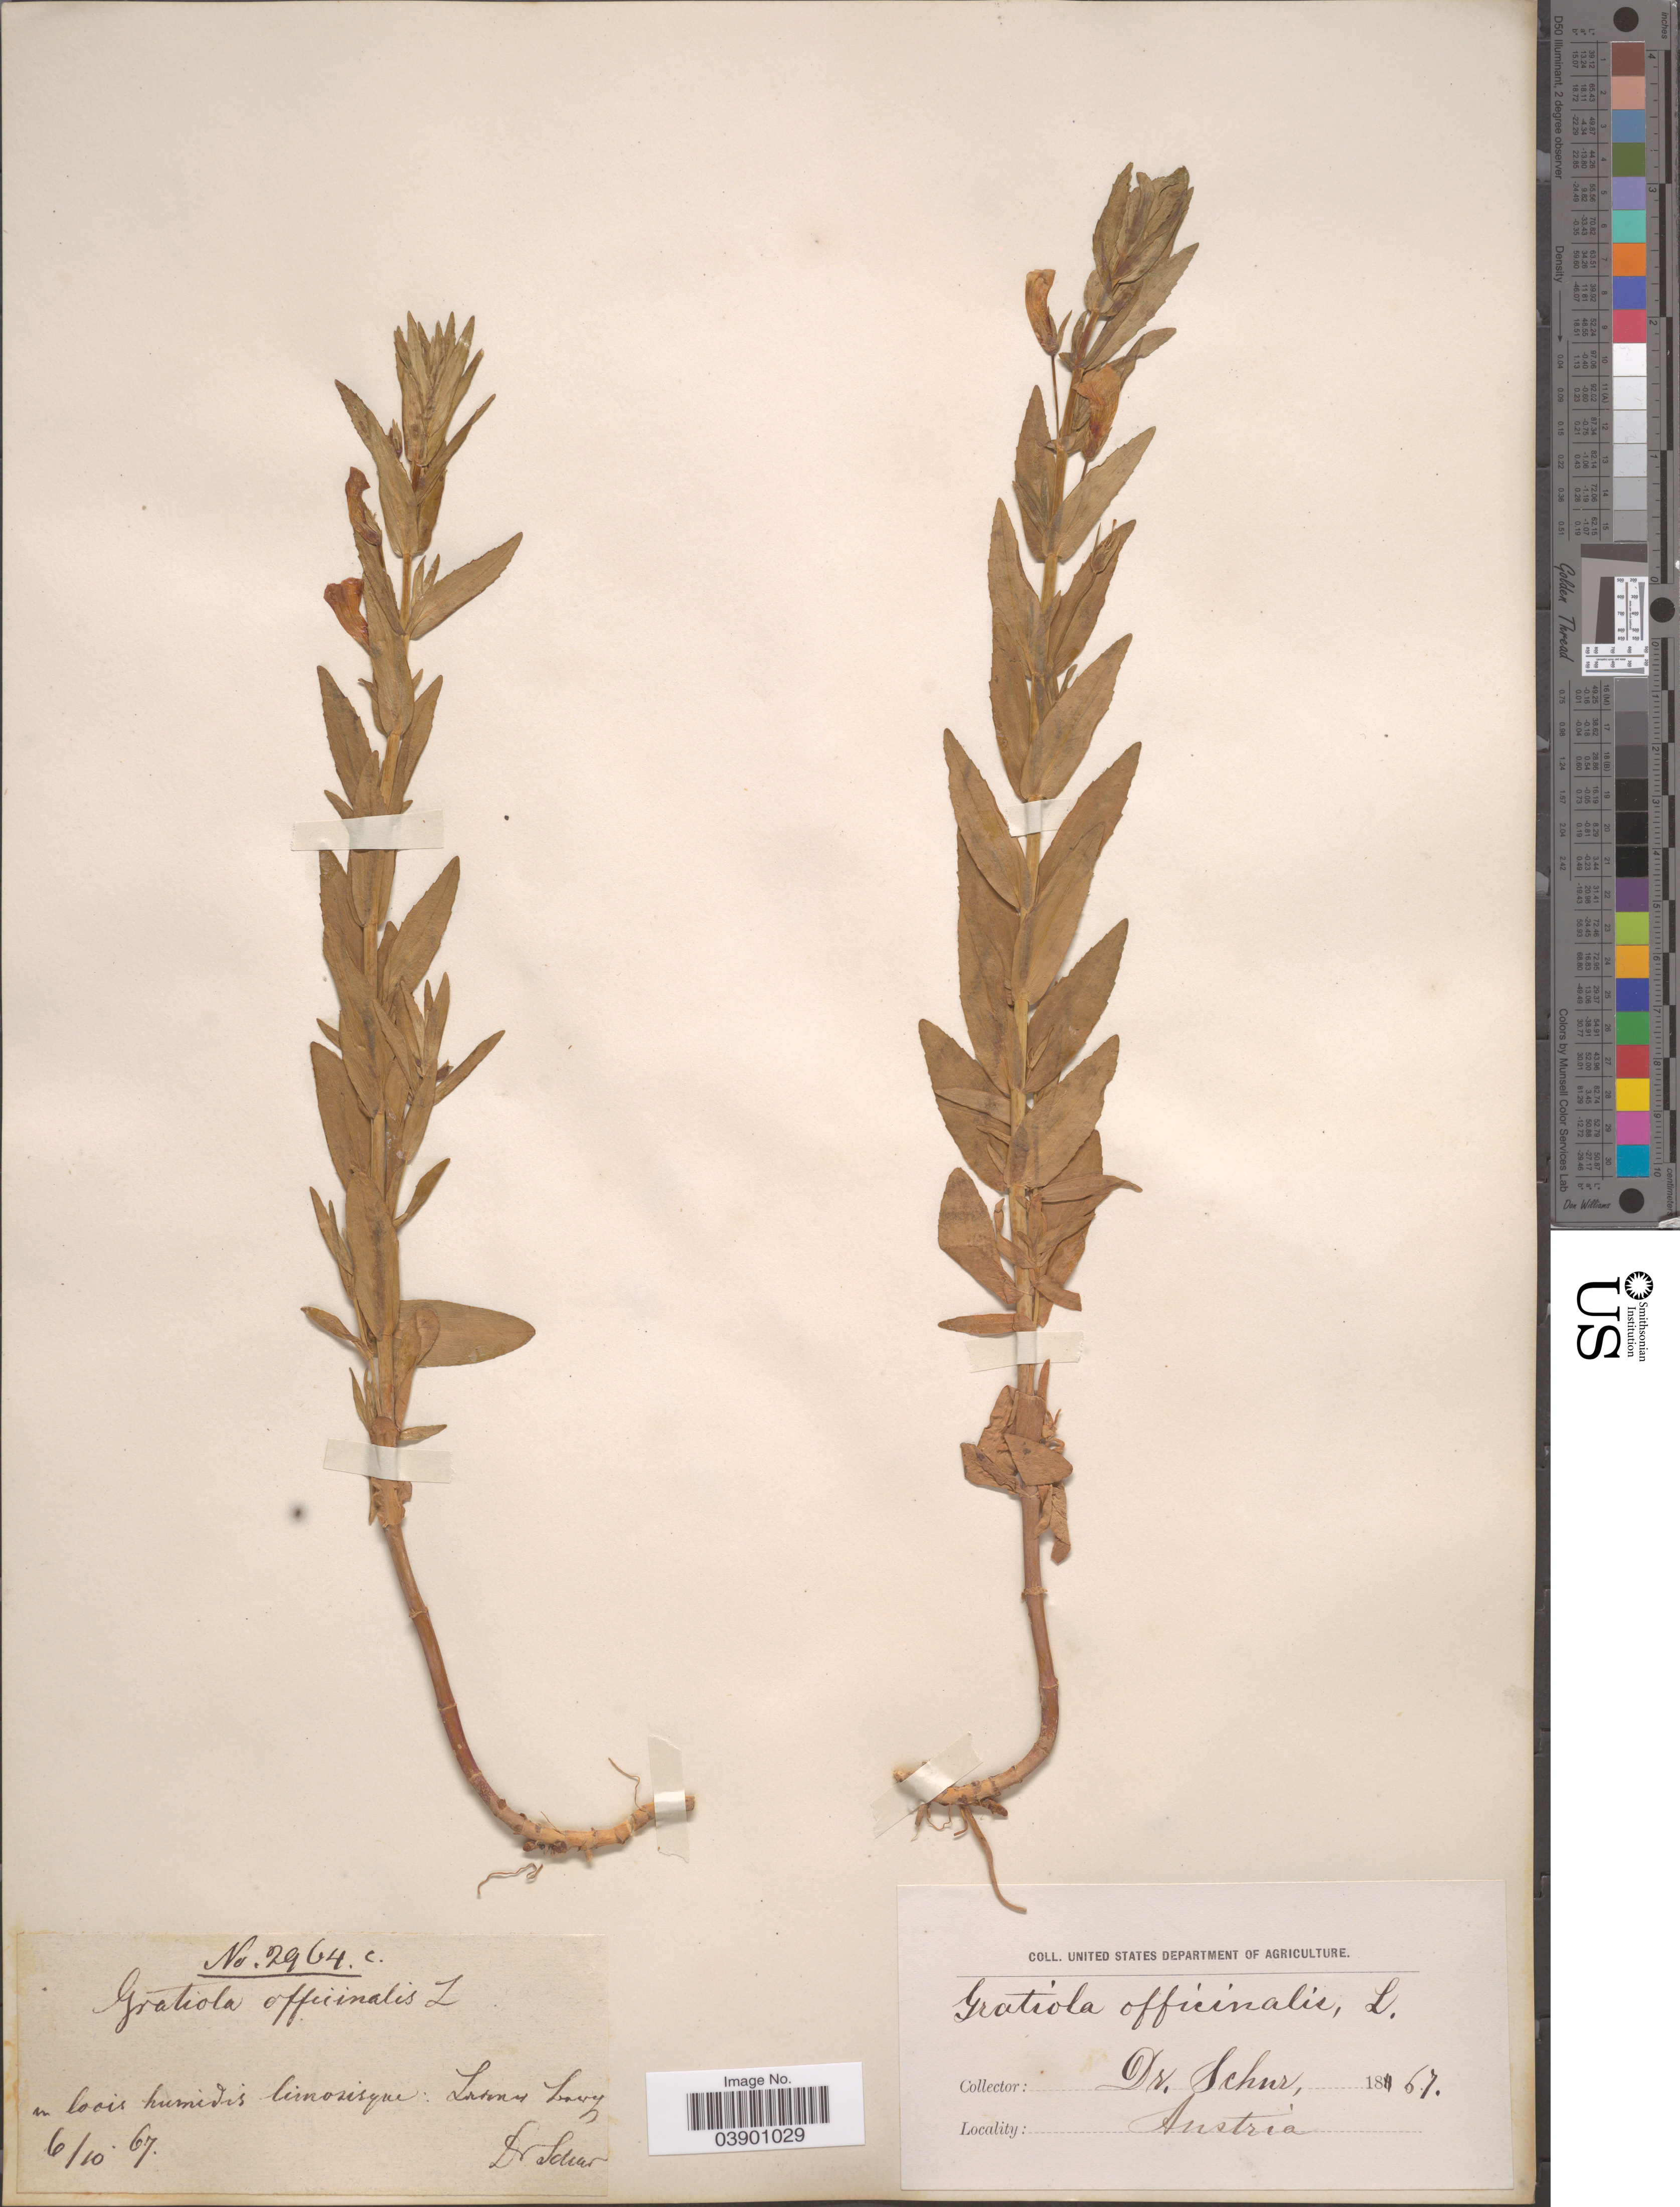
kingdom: Plantae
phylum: Tracheophyta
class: Magnoliopsida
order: Lamiales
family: Plantaginaceae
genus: Gratiola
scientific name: Gratiola officinalis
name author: L.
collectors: Schur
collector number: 2964c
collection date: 1867-10-06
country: Austria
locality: in locis humidis limosisque: Litona Levy. [interpreted]